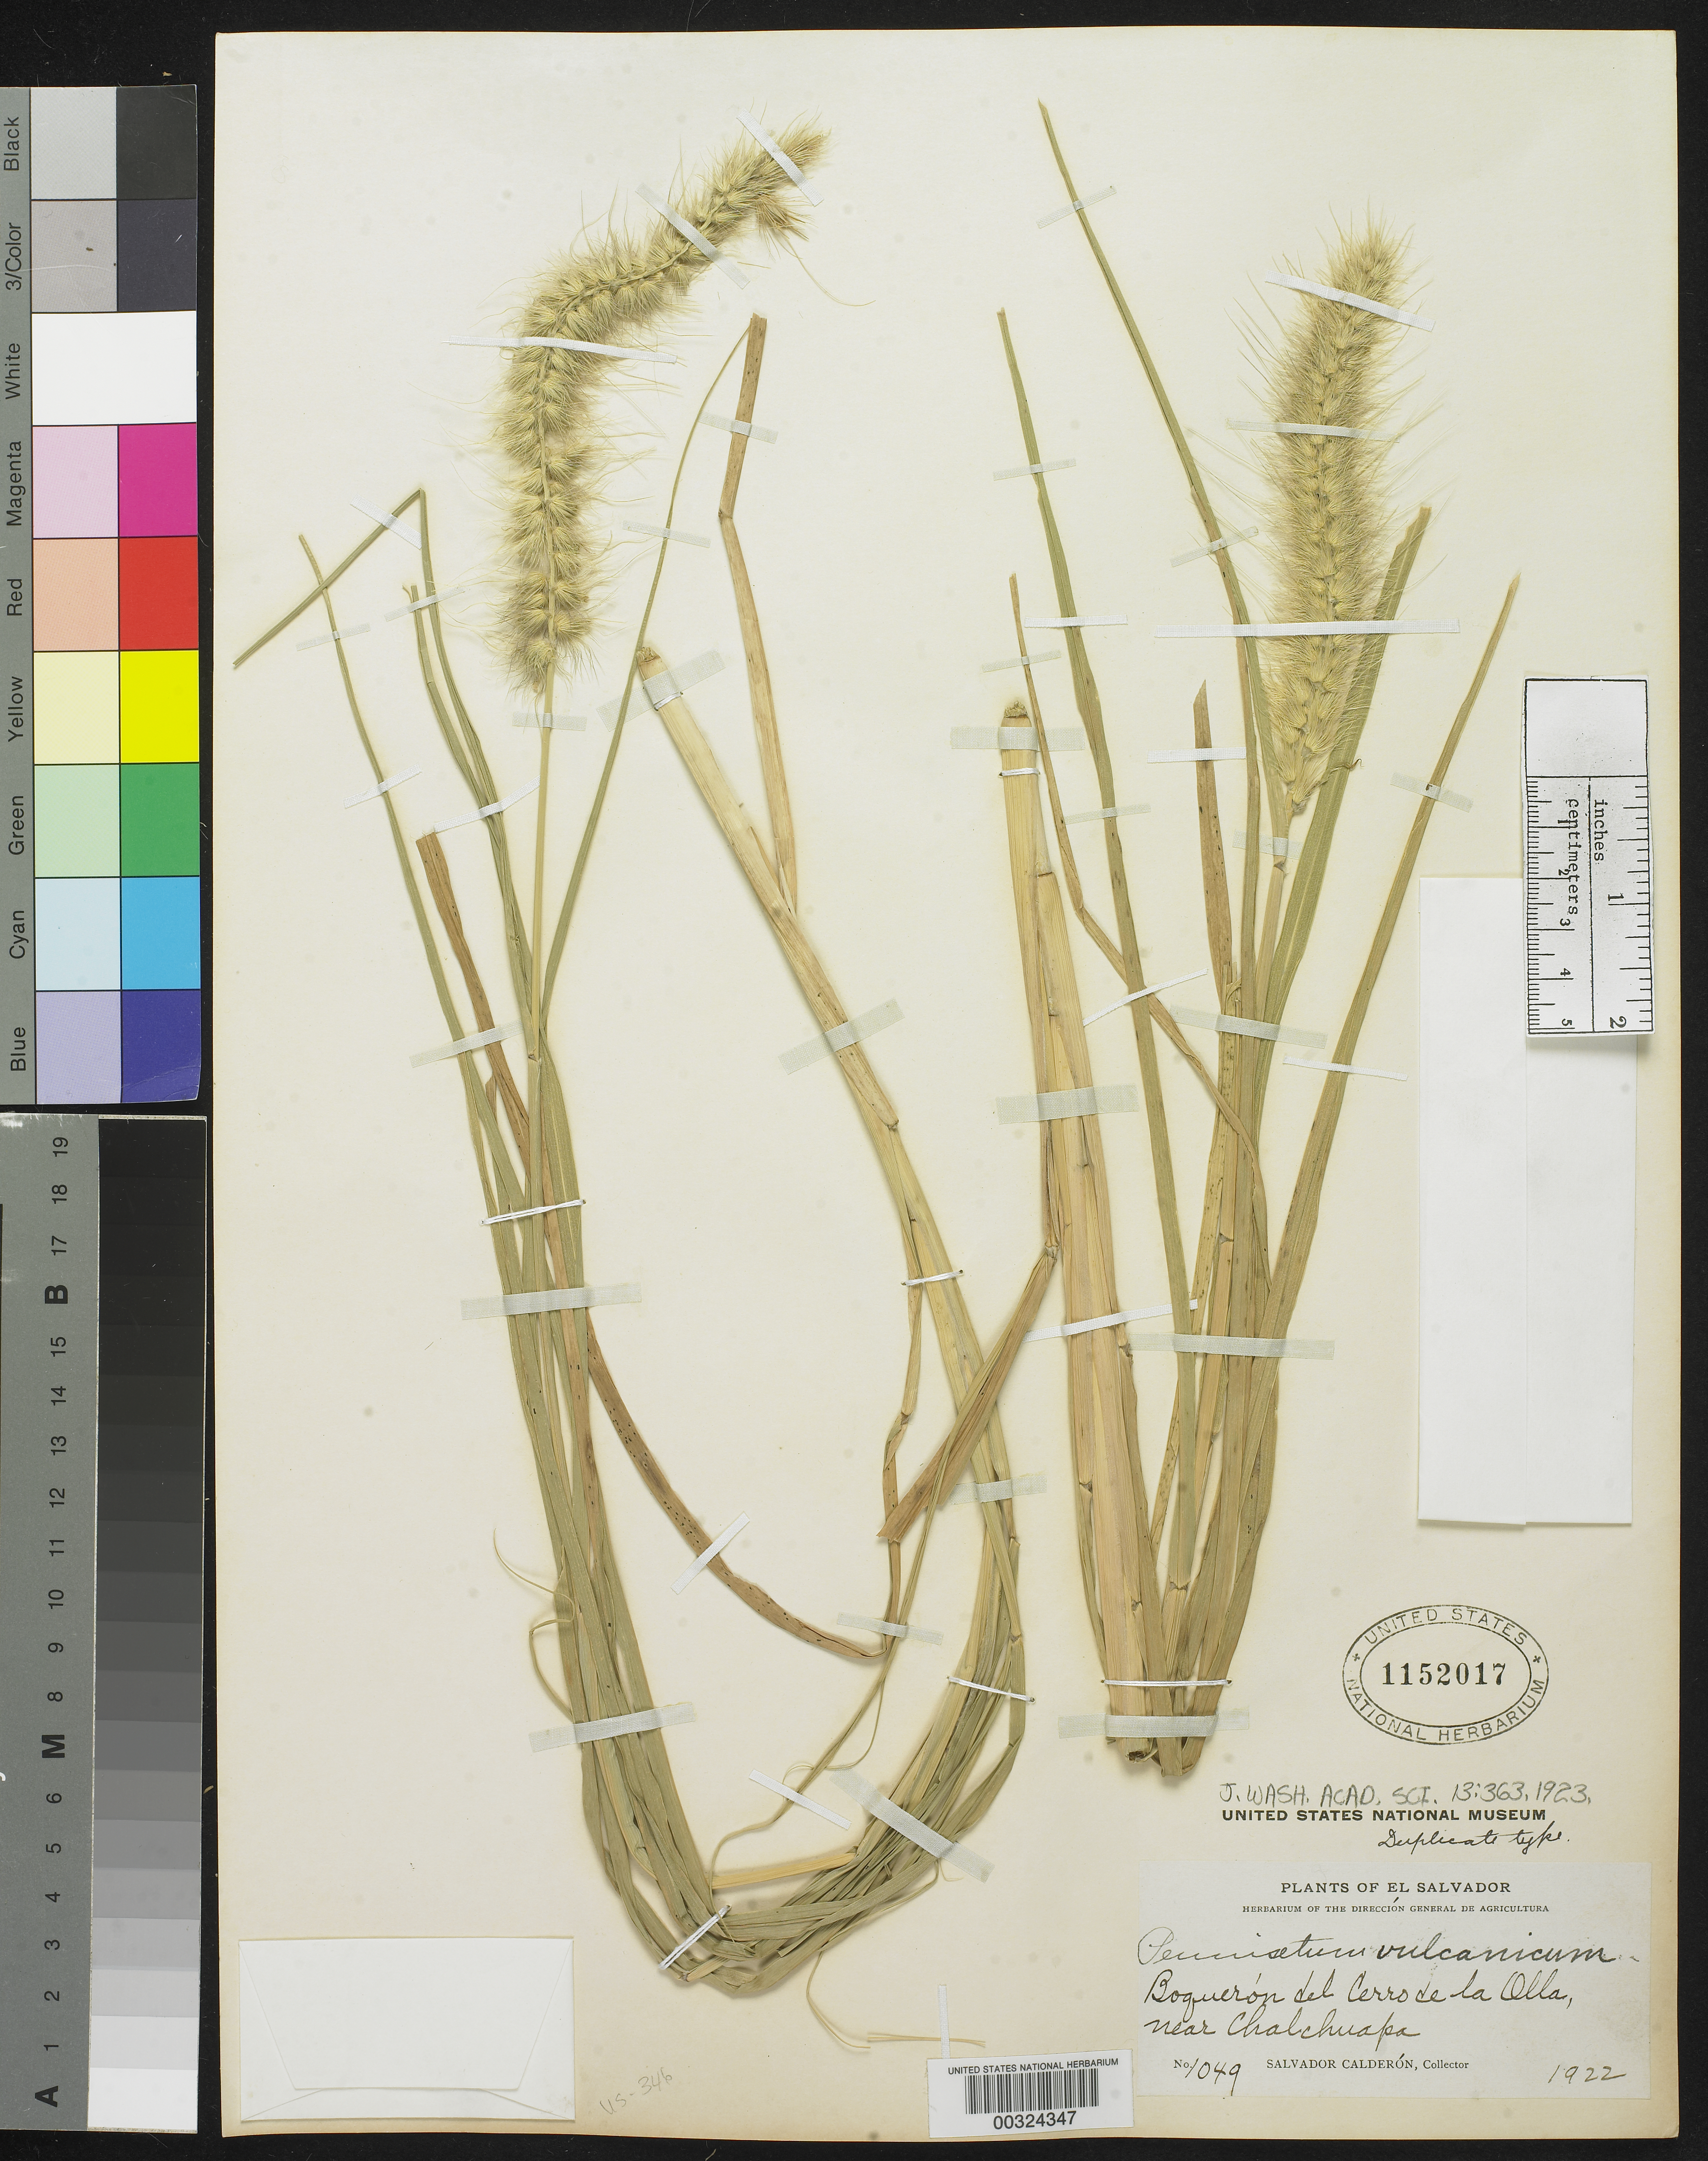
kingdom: Plantae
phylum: Tracheophyta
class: Liliopsida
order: Poales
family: Poaceae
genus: Pennisetum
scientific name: Pennisetum vulcanicum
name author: Chase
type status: Isotype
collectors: S. Calderón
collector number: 1049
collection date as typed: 1922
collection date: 1922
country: El Salvador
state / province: Santa Ana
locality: Boqueron del Cerro de La Olla, near Chalchuapa.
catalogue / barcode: US 1152017